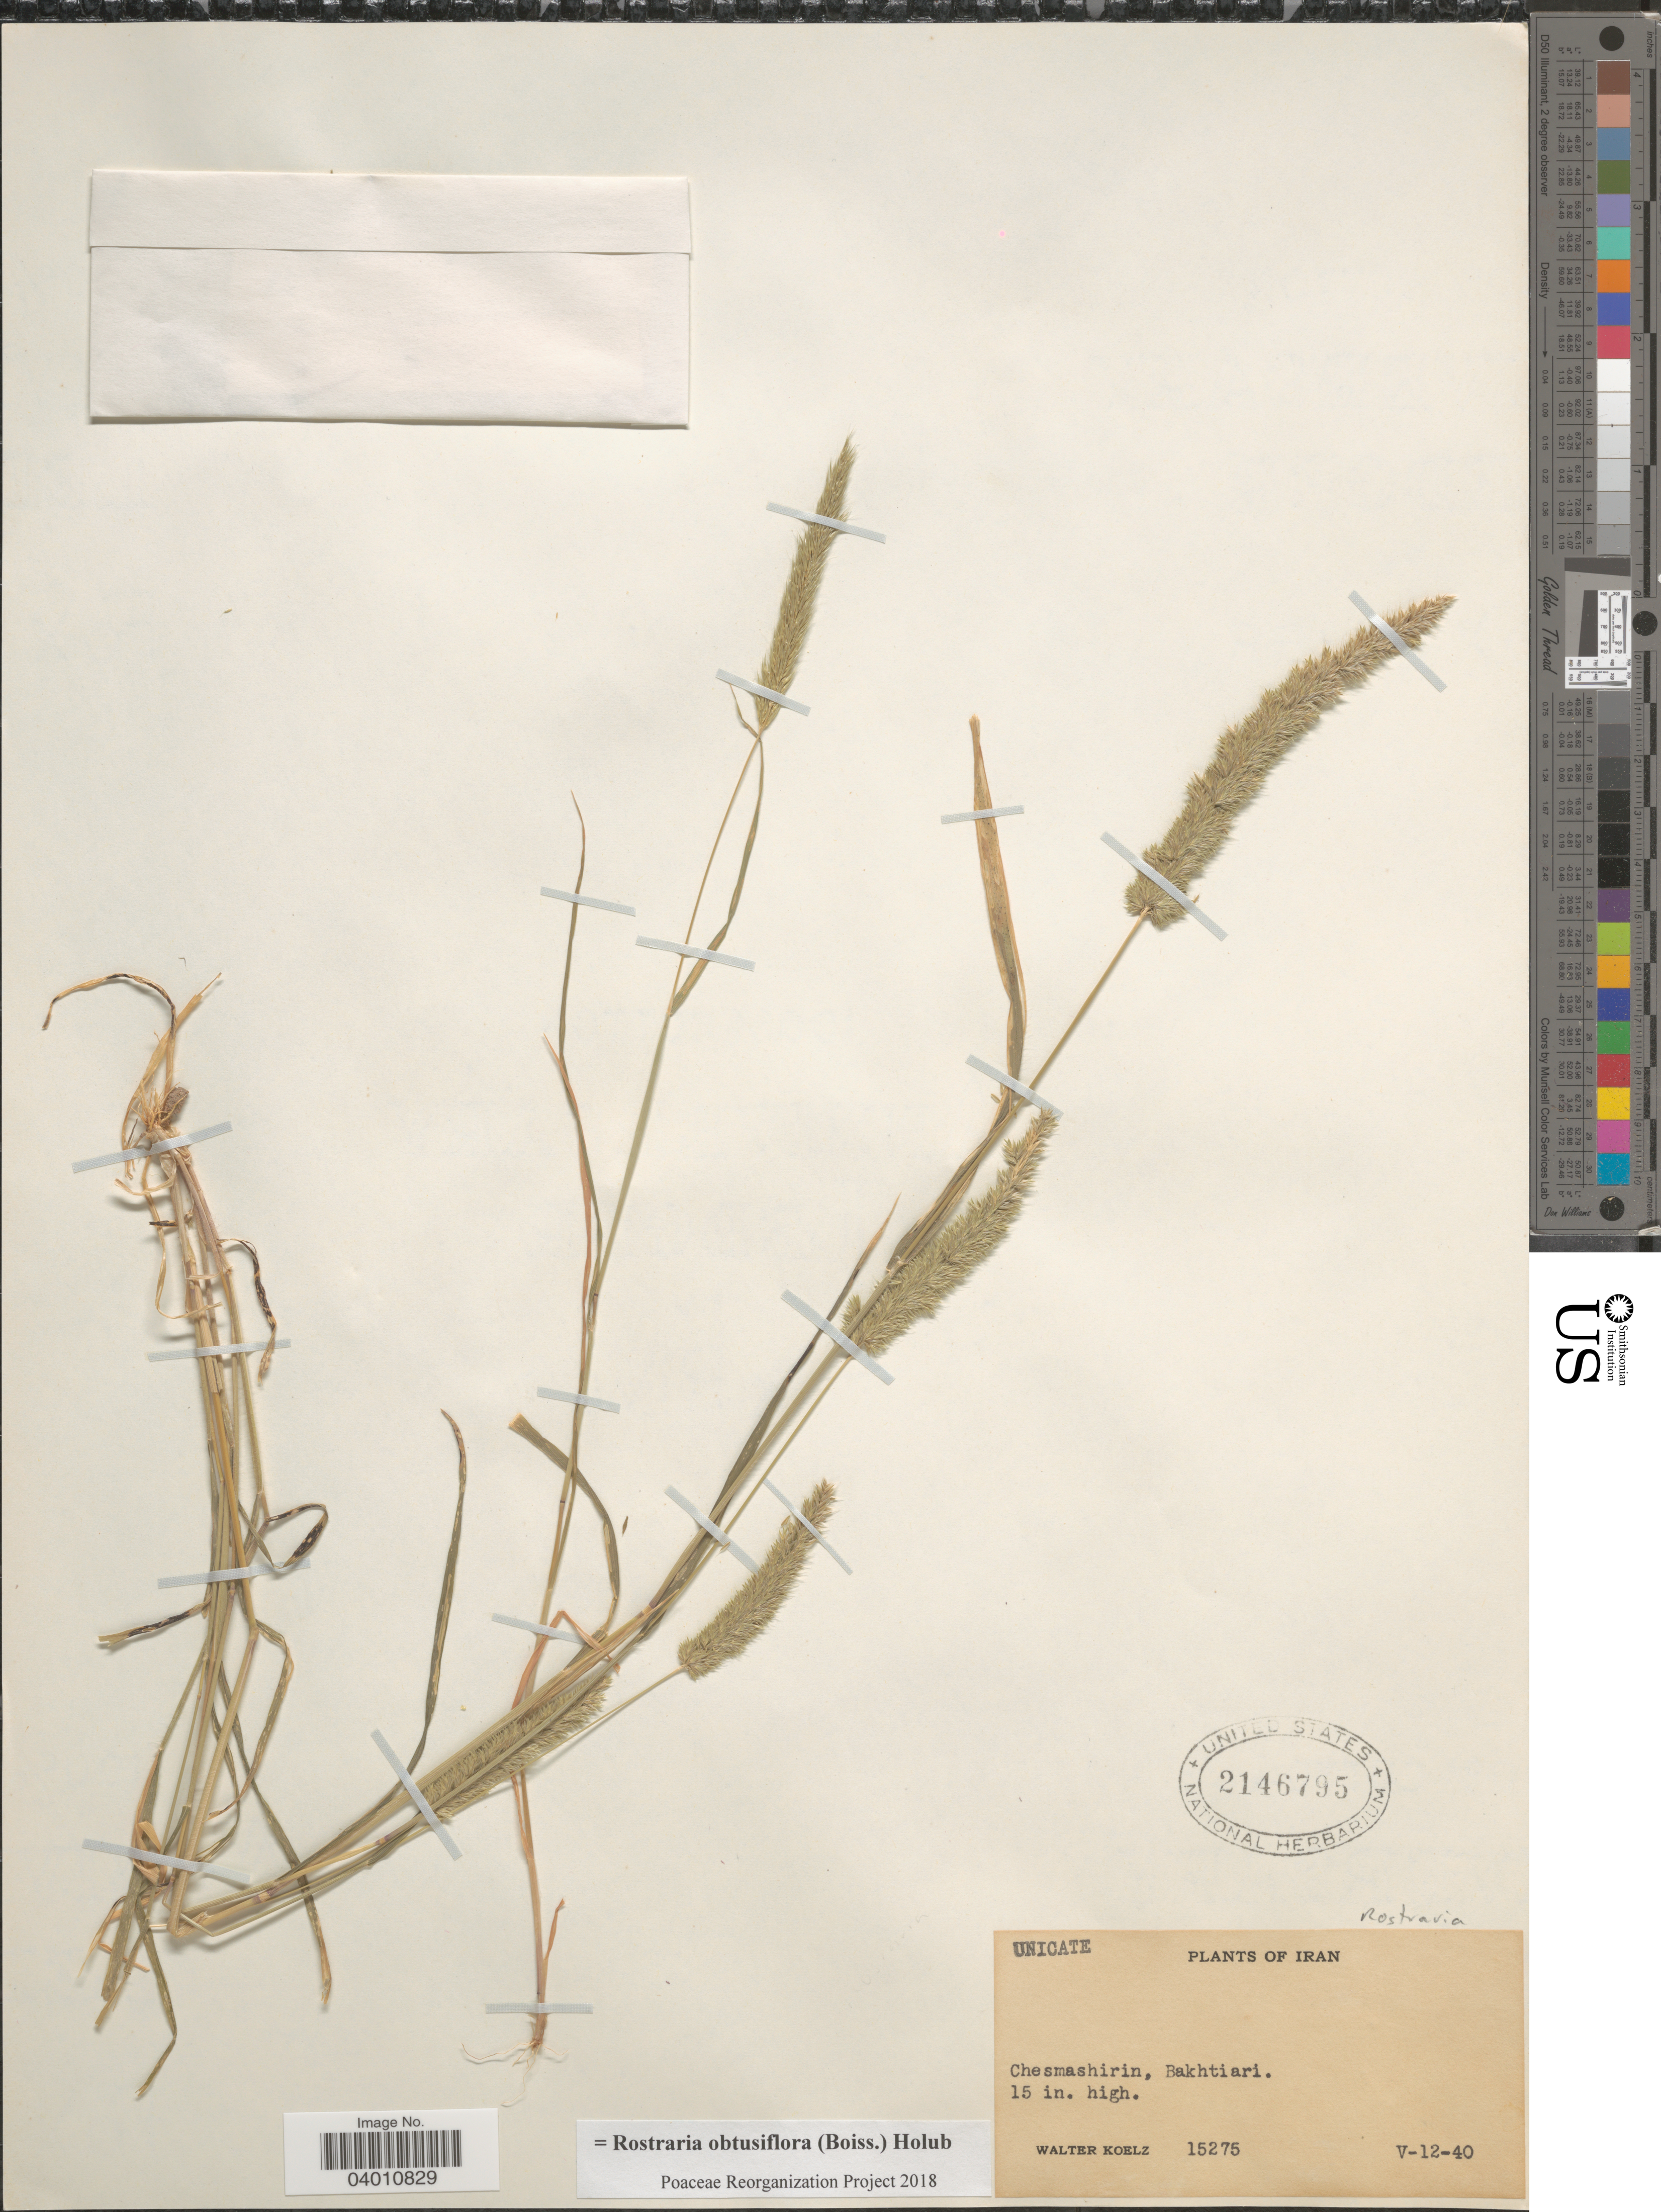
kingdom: Plantae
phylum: Tracheophyta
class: Liliopsida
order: Poales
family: Poaceae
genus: Rostraria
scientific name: Rostraria obtusiflora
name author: (Boiss.) Holub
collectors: W. N. Koelz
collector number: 15275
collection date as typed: Transcribed d/m/y: 12/5/40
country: Iran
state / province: Chahar Mahaal and Bakhtiari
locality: Chesmashirin, Bakhtiari.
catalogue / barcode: US 2146795